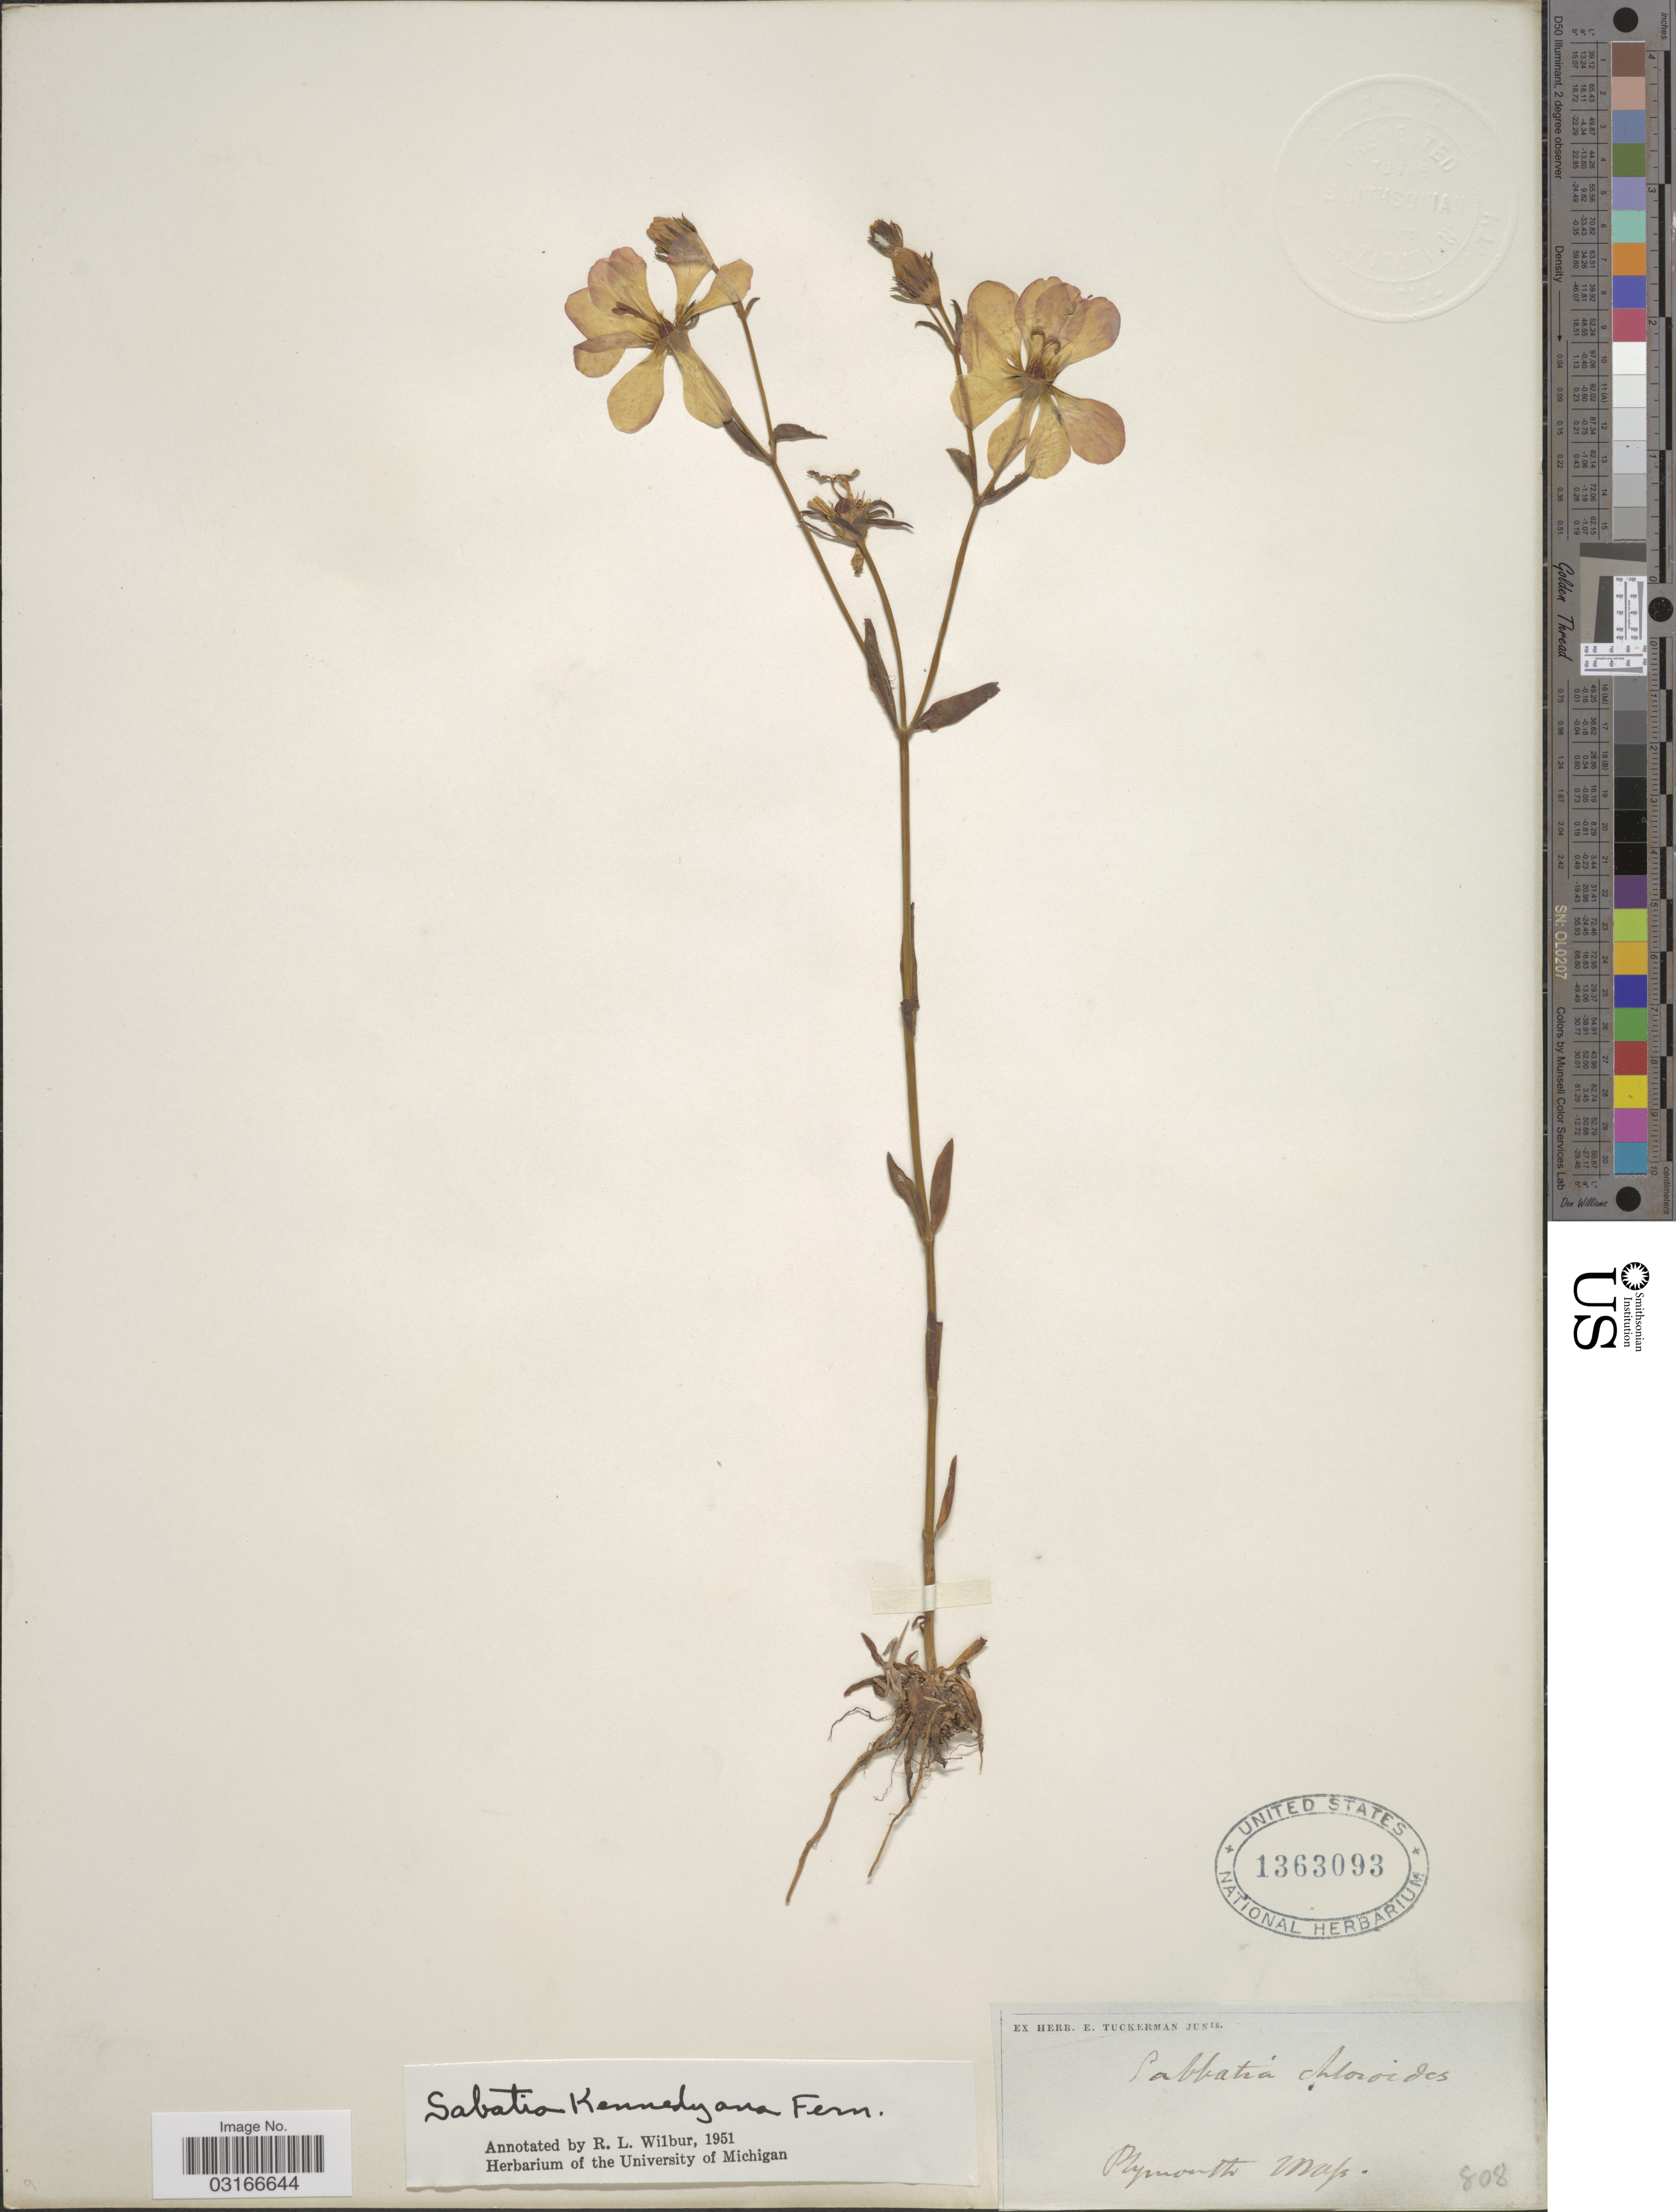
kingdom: Plantae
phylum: Tracheophyta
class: Magnoliopsida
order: Gentianales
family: Gentianaceae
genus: Sabatia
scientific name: Sabatia kennedyana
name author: Fernald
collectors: ex herb. E. Tuckerman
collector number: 808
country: United States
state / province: Massachusetts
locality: Plymouth, Mass.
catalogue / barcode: US 1363093